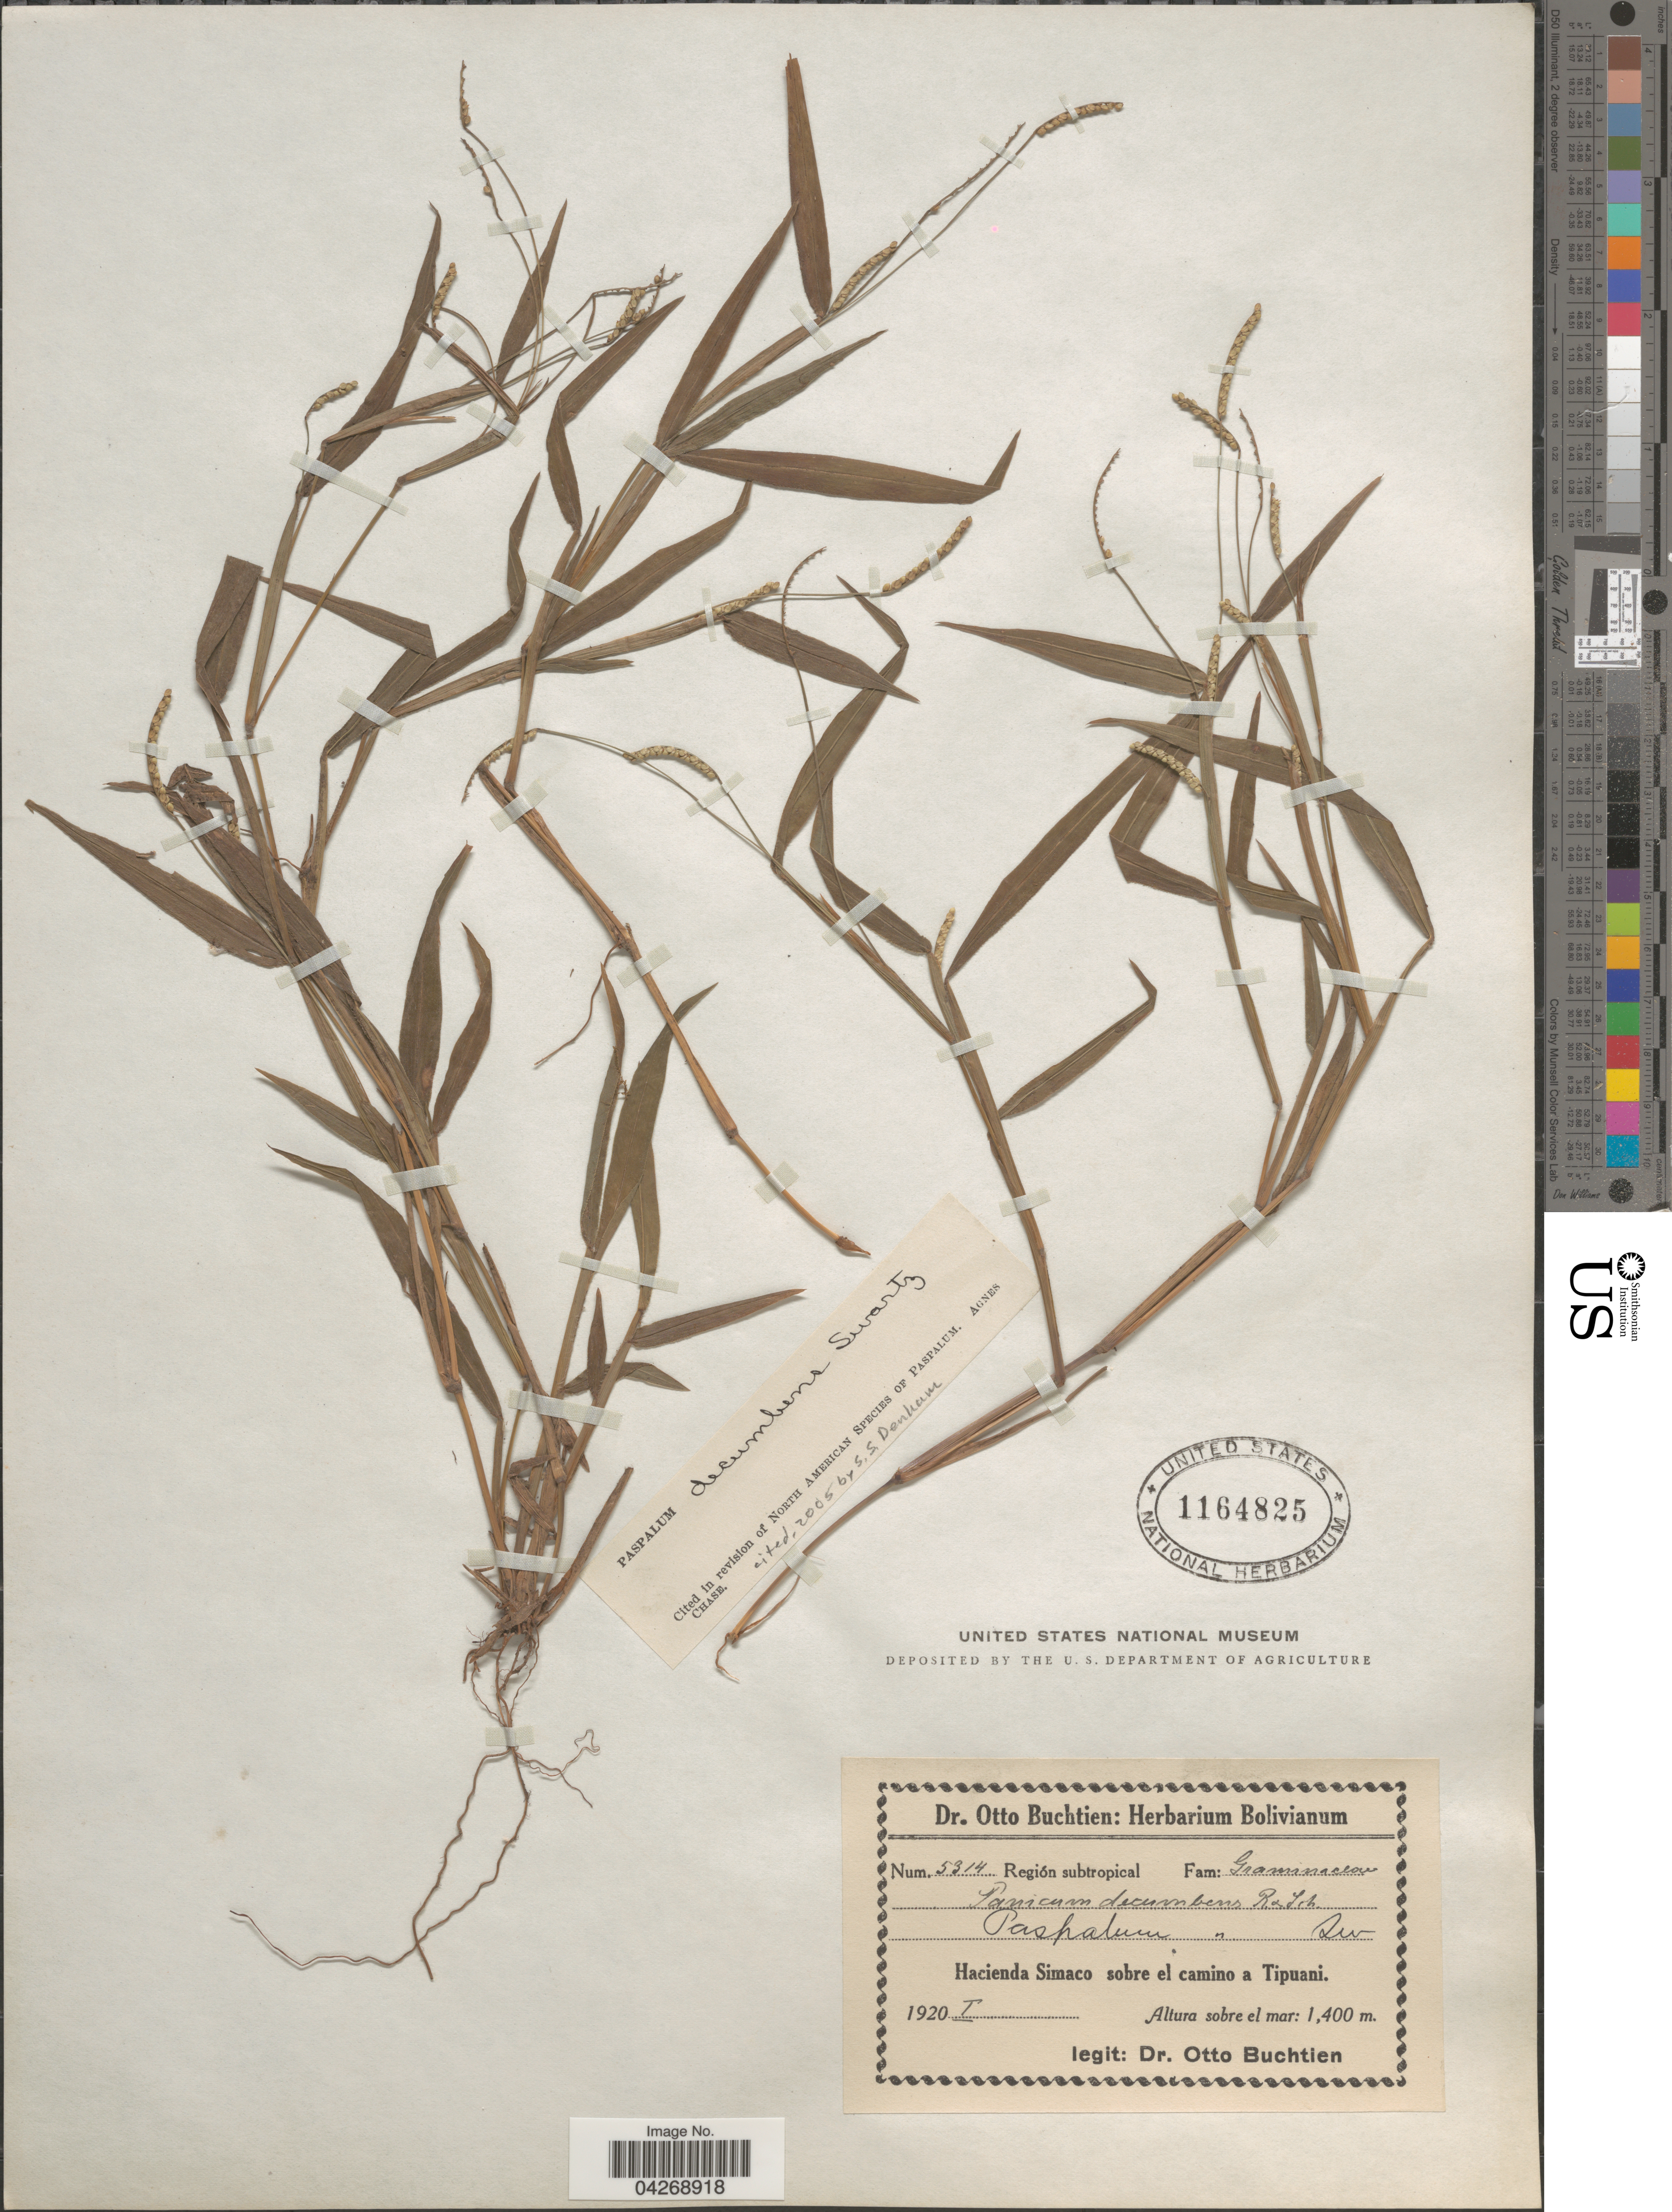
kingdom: Plantae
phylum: Tracheophyta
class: Liliopsida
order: Poales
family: Poaceae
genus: Paspalum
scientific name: Paspalum decumbens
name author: Sw.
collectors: O. Buchtien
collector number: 5314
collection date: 1920-01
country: Bolivia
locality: Región subtropical. Hacienda Simaco sobre el camino a Tipuani.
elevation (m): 1400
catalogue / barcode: US 1164825